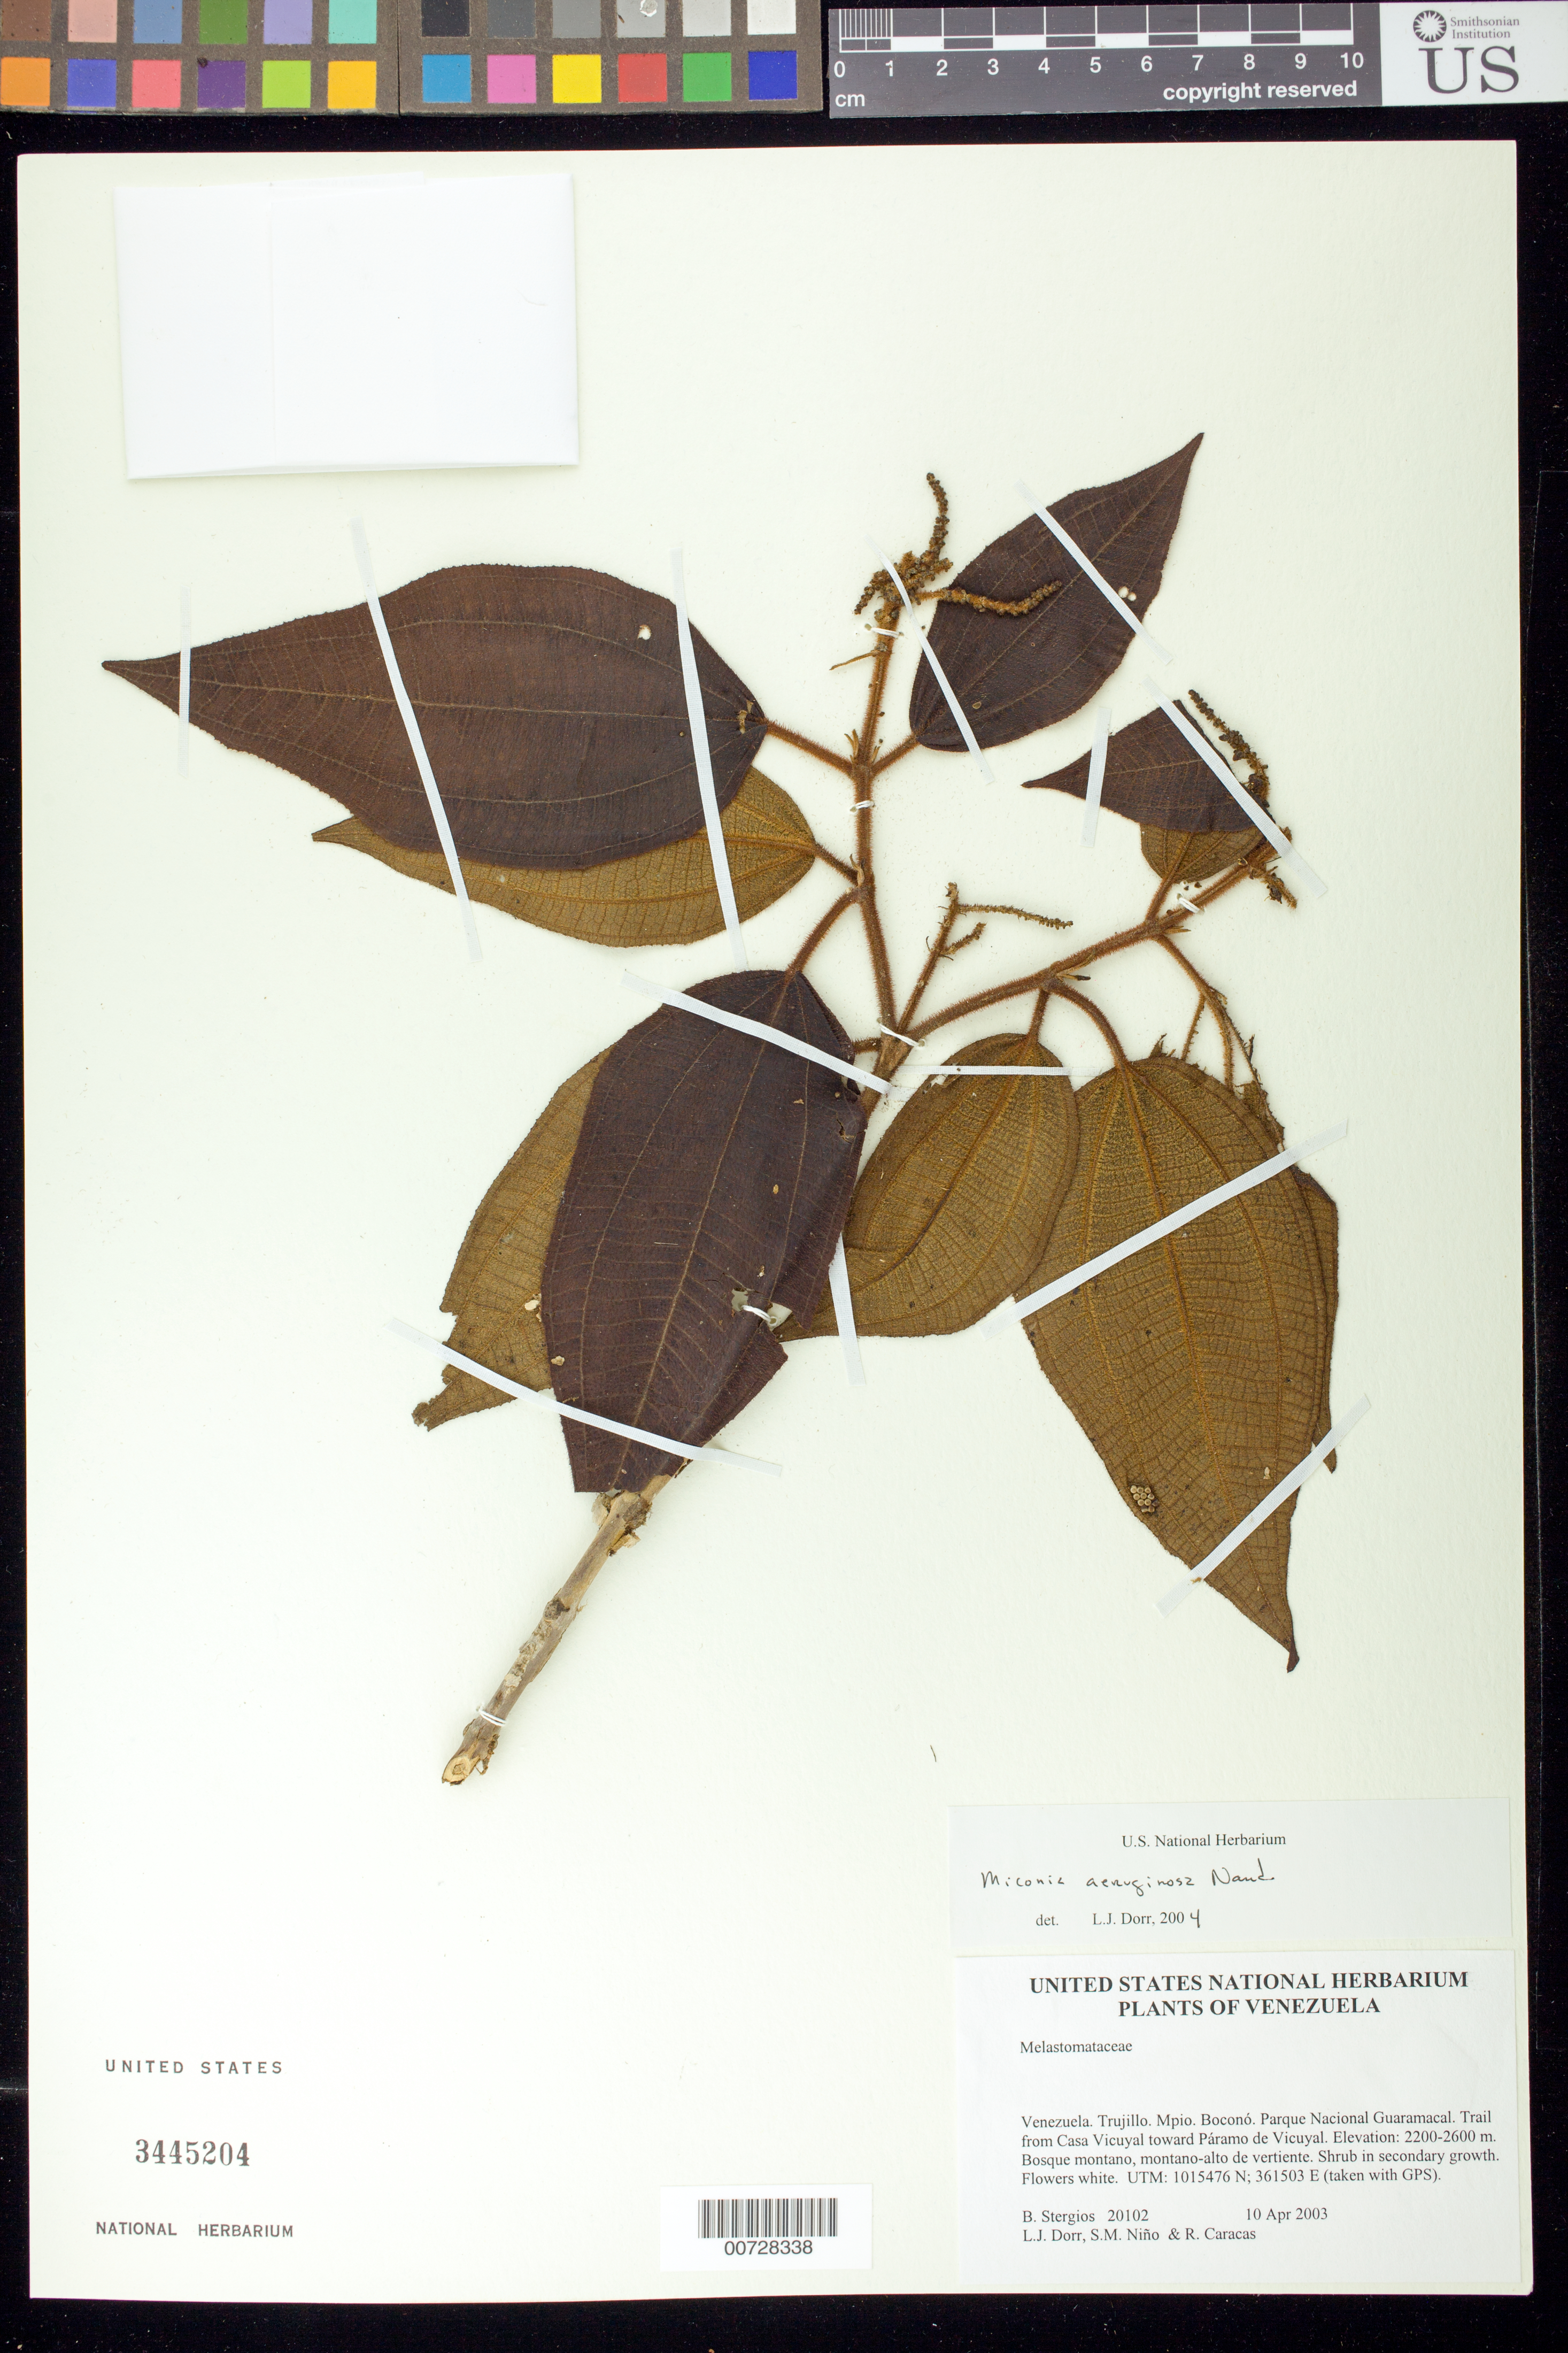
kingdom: Plantae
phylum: Tracheophyta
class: Magnoliopsida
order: Myrtales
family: Melastomataceae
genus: Miconia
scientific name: Miconia aeruginosa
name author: Naudin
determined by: Dorr, L. J., (BOT), Smithsonian Institution - National Museum of Natural History (UNITED STATES)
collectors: B. G. Stergios, L. J. Dorr, S. M. Niño & R. Caracas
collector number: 20102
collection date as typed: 10 Apr 2003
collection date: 2003-04-10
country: Venezuela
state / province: Trujillo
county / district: Boconó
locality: Parque Nacional Guaramacal. Trail from Casa Vicuyal toward Páramo de Vicuyal.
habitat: Bosque montano, montano-alto de vertiente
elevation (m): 2200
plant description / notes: PORT, US, VEN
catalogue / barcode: US 3445204